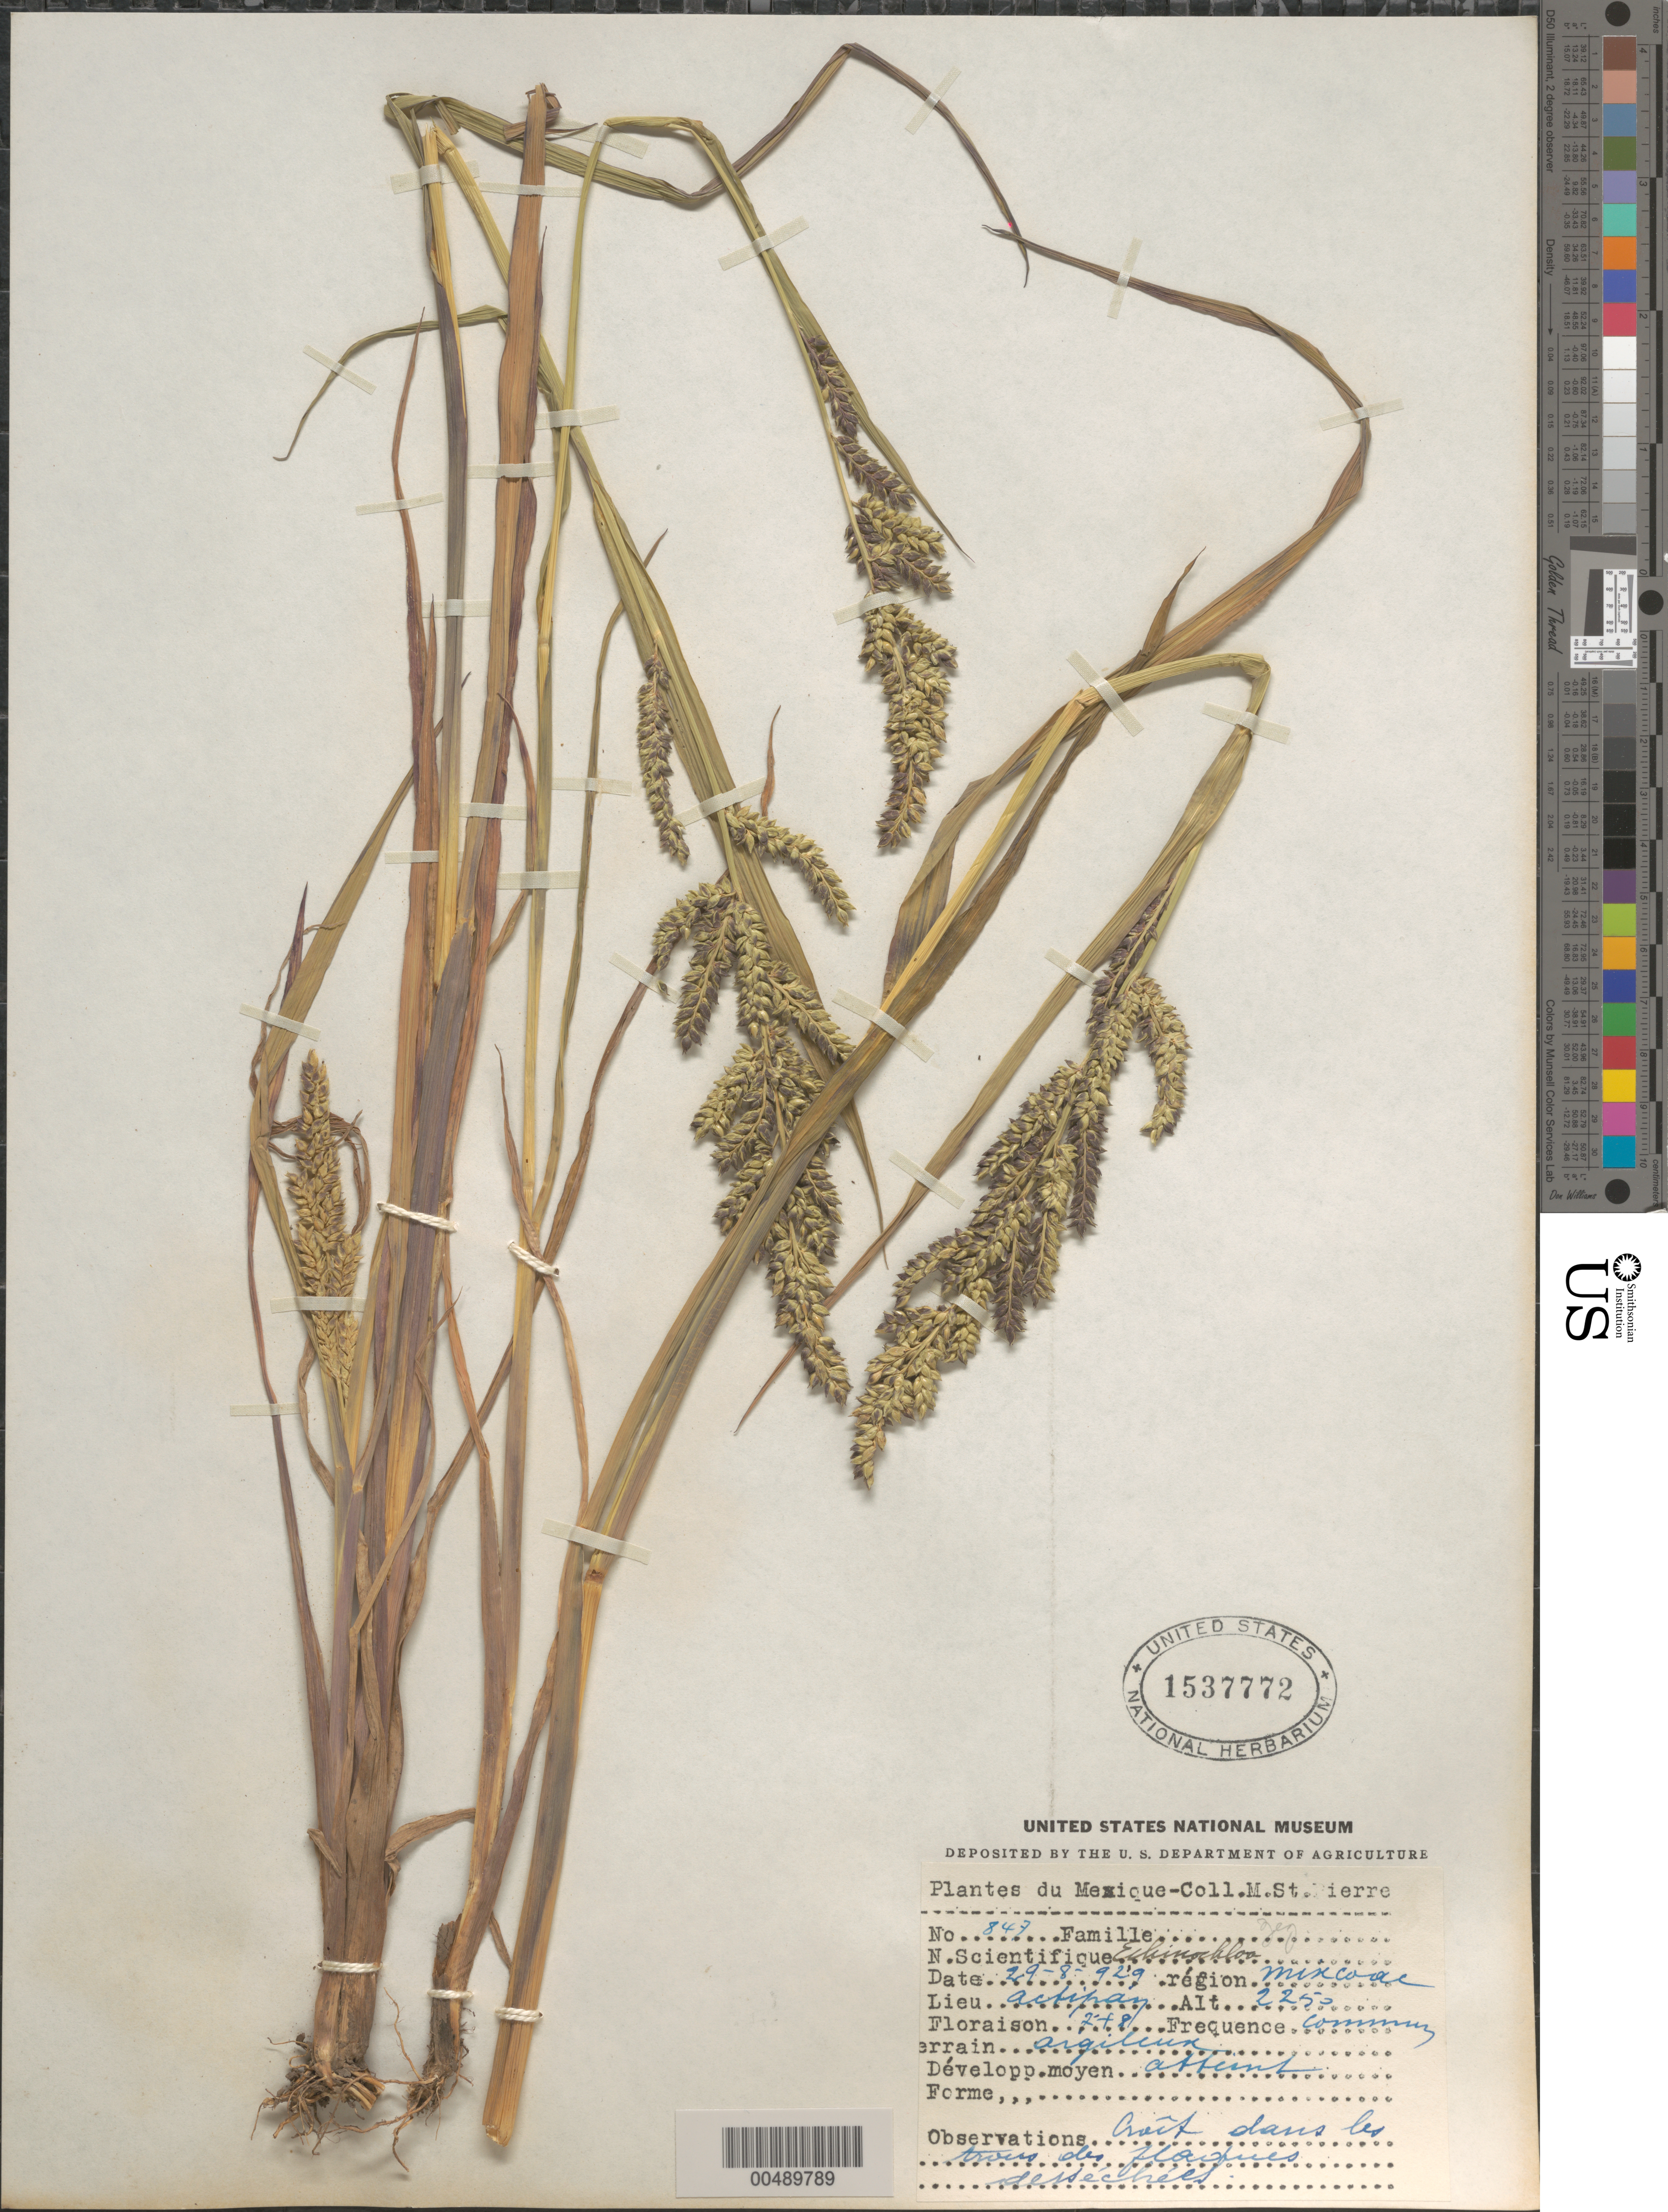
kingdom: Plantae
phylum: Tracheophyta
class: Liliopsida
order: Poales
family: Poaceae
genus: Echinochloa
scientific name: Echinochloa crus-galli var. zelayensis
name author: (Kunth) Hitchc.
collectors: M. Saint-Pierre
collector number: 847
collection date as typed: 29 Aug 1929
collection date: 1929-08-29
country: Mexico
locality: Mixcoac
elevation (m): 2250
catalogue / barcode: US 1537772